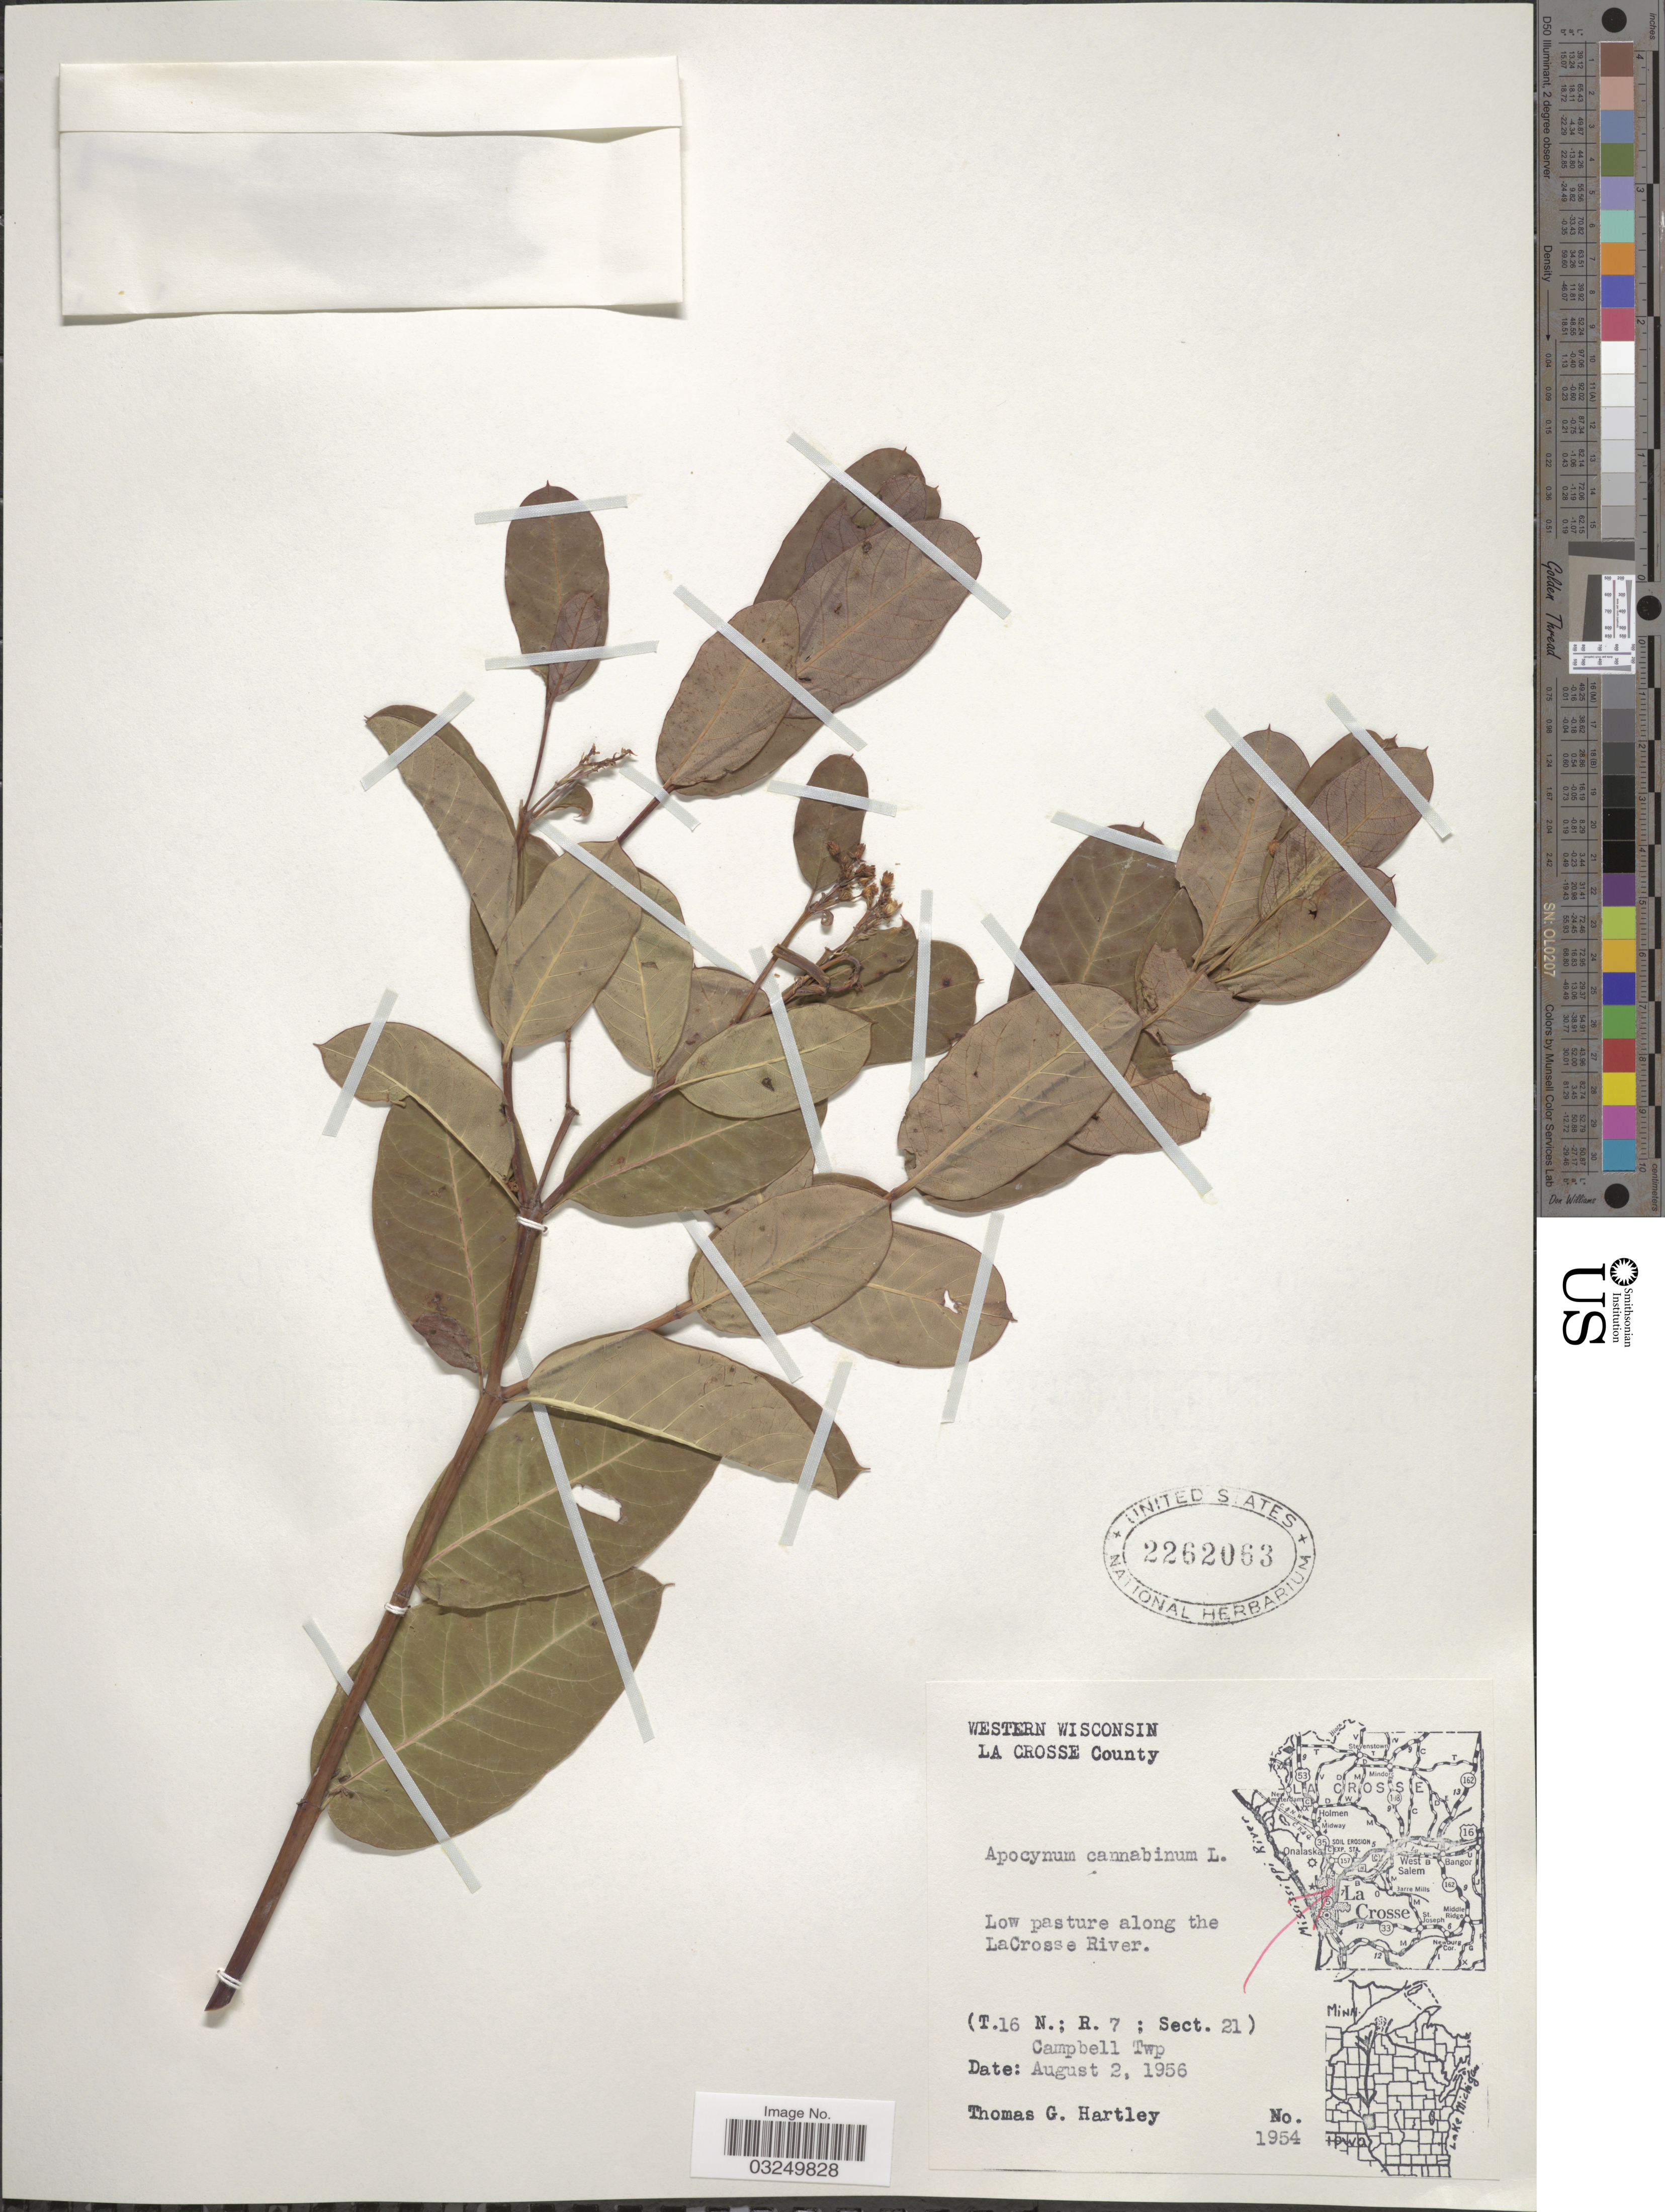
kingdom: Plantae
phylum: Tracheophyta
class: Magnoliopsida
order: Gentianales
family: Apocynaceae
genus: Apocynum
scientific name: Apocynum cannabinum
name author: L.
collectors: T. G. Hartley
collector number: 1954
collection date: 1956-08-02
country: United States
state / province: Wisconsin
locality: Western Wisconsin. La Crosse County. Low pasture along the LaCrosse River. (T.16 N.; R. 7; Sect. 21) Campbell Twp.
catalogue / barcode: US 2262063